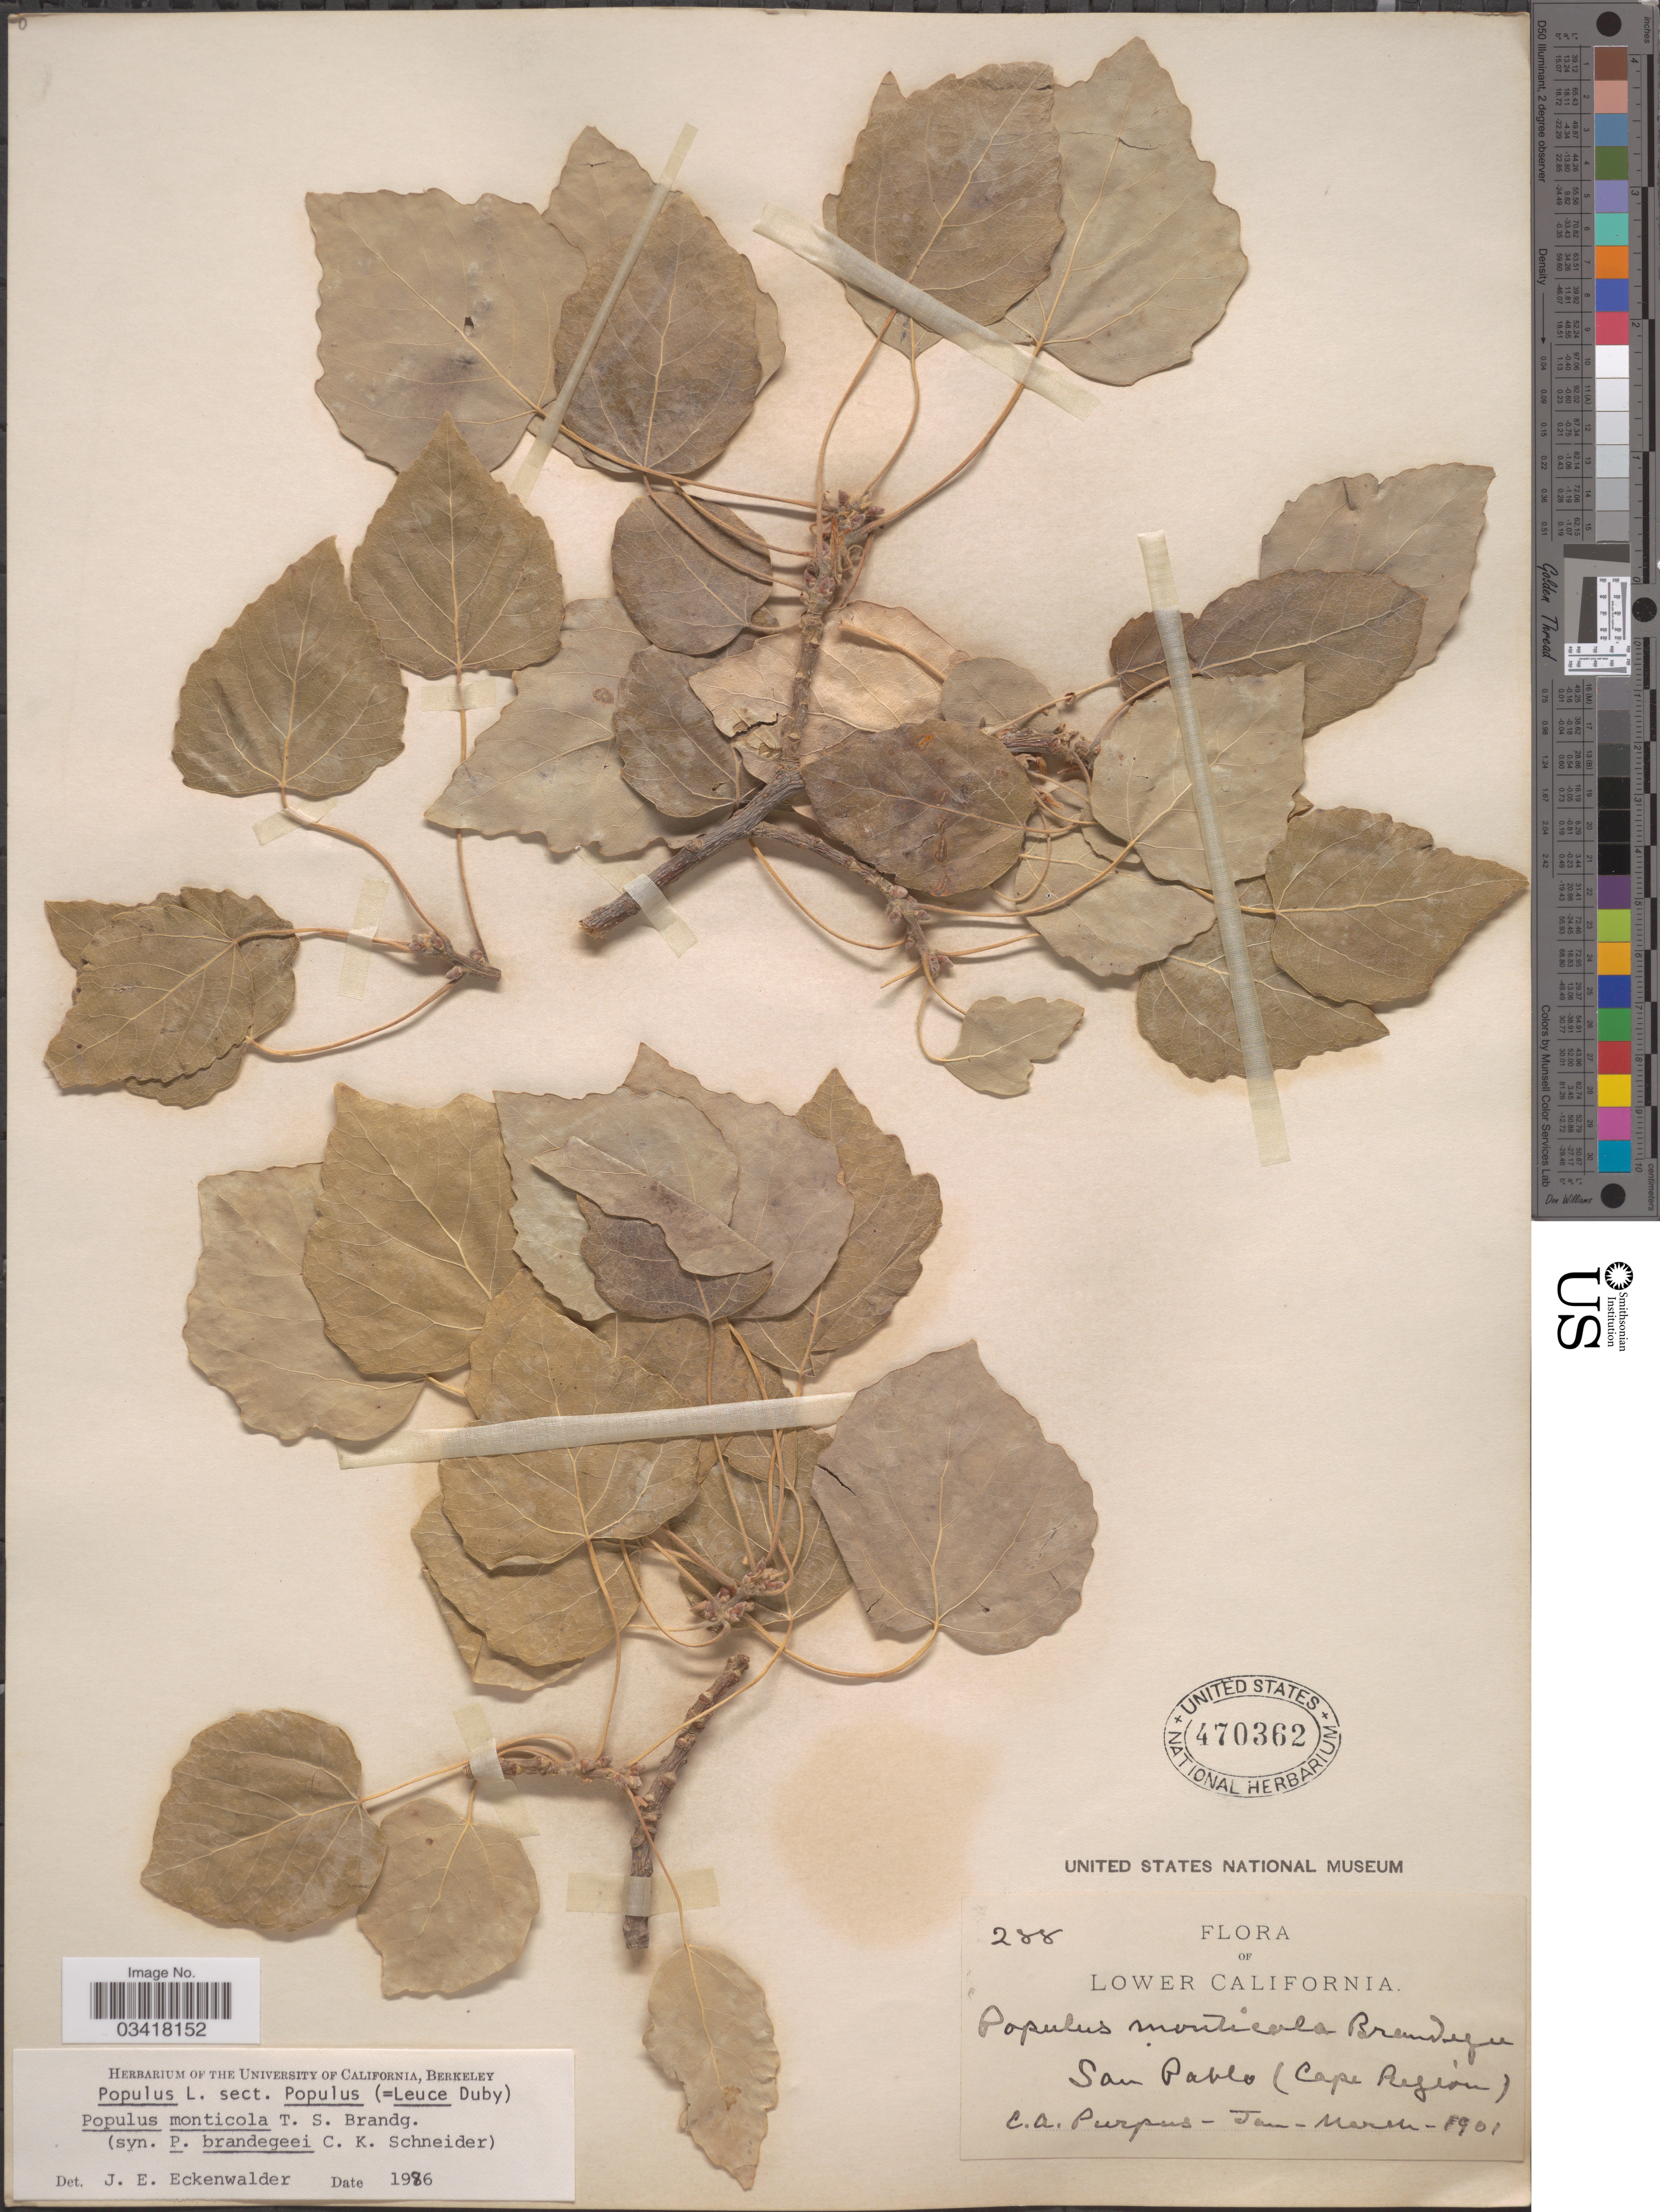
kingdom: Plantae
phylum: Tracheophyta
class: Magnoliopsida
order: Malpighiales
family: Salicaceae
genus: Populus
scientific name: Populus monticola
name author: Bebb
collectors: C. A. Purpus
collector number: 288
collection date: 1901-01/1901-03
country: Mexico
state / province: Baja California Sur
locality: Lower California. San Pablo (Cape Region).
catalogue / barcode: US 470362